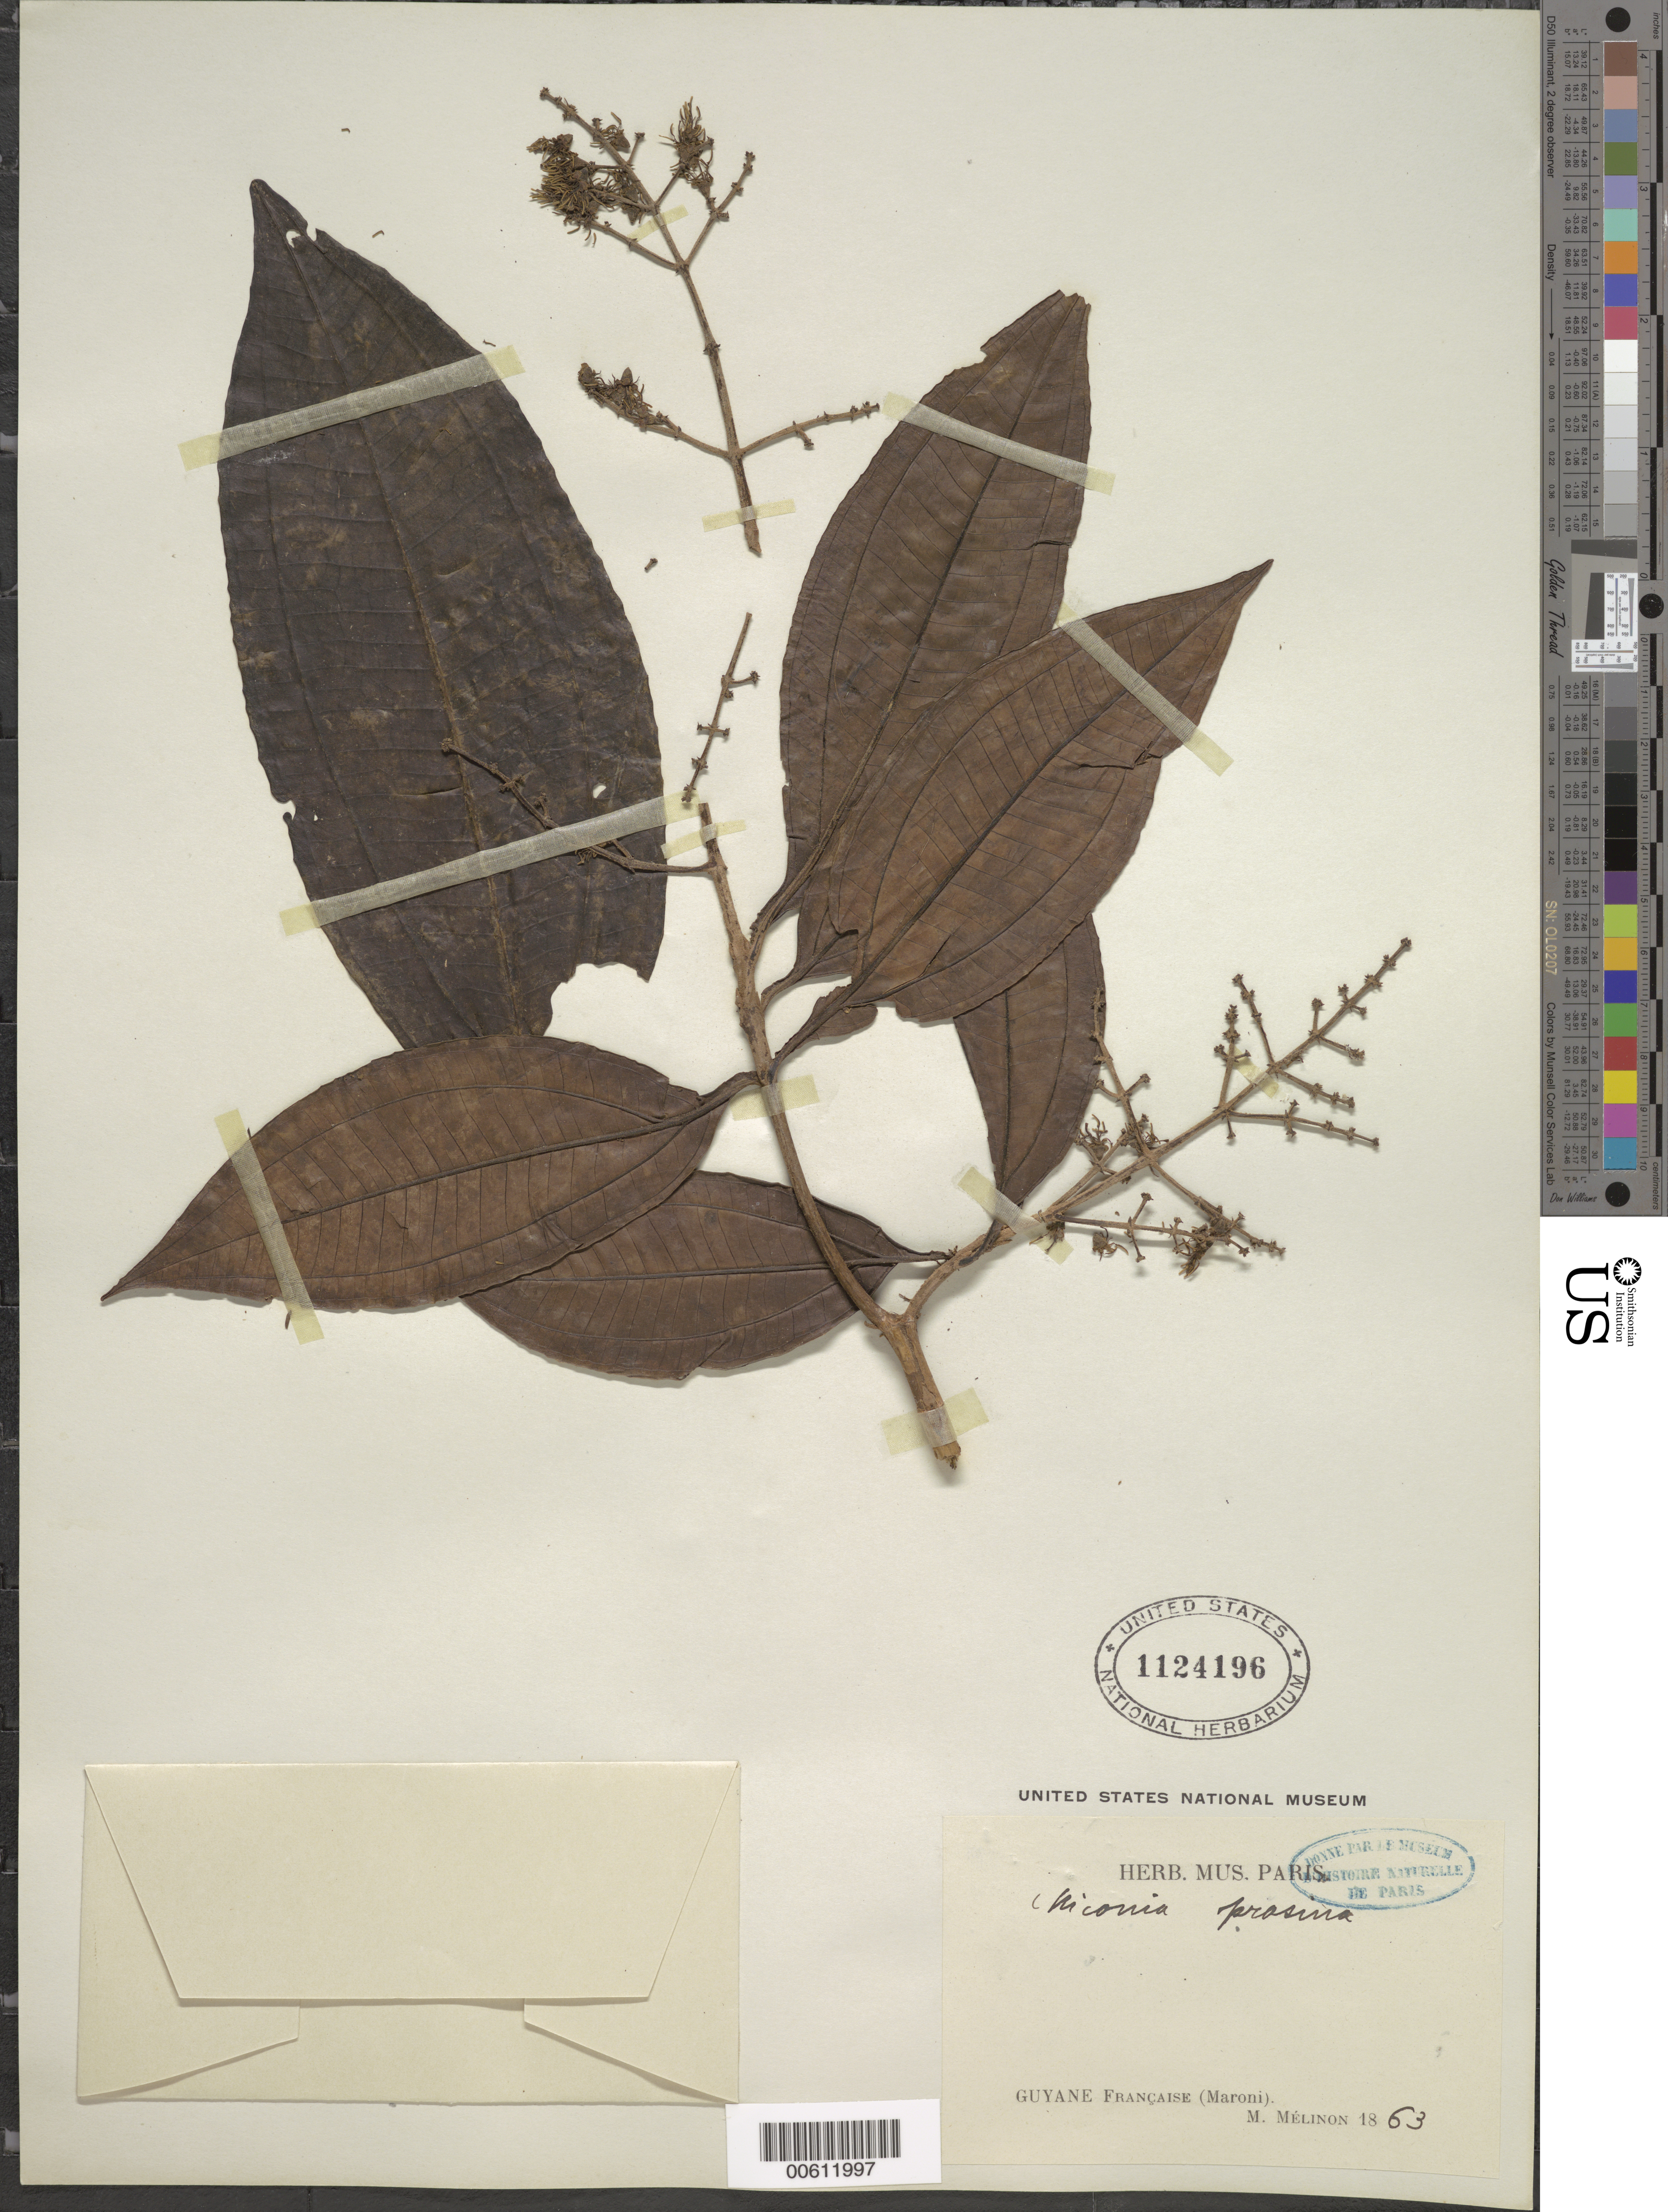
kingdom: Plantae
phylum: Tracheophyta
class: Magnoliopsida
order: Myrtales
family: Melastomataceae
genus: Miconia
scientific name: Miconia prasina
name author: (Sw.) DC.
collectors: E. Mélinon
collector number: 63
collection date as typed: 1863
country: French Guiana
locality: Maroni R.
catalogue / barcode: US 1124196